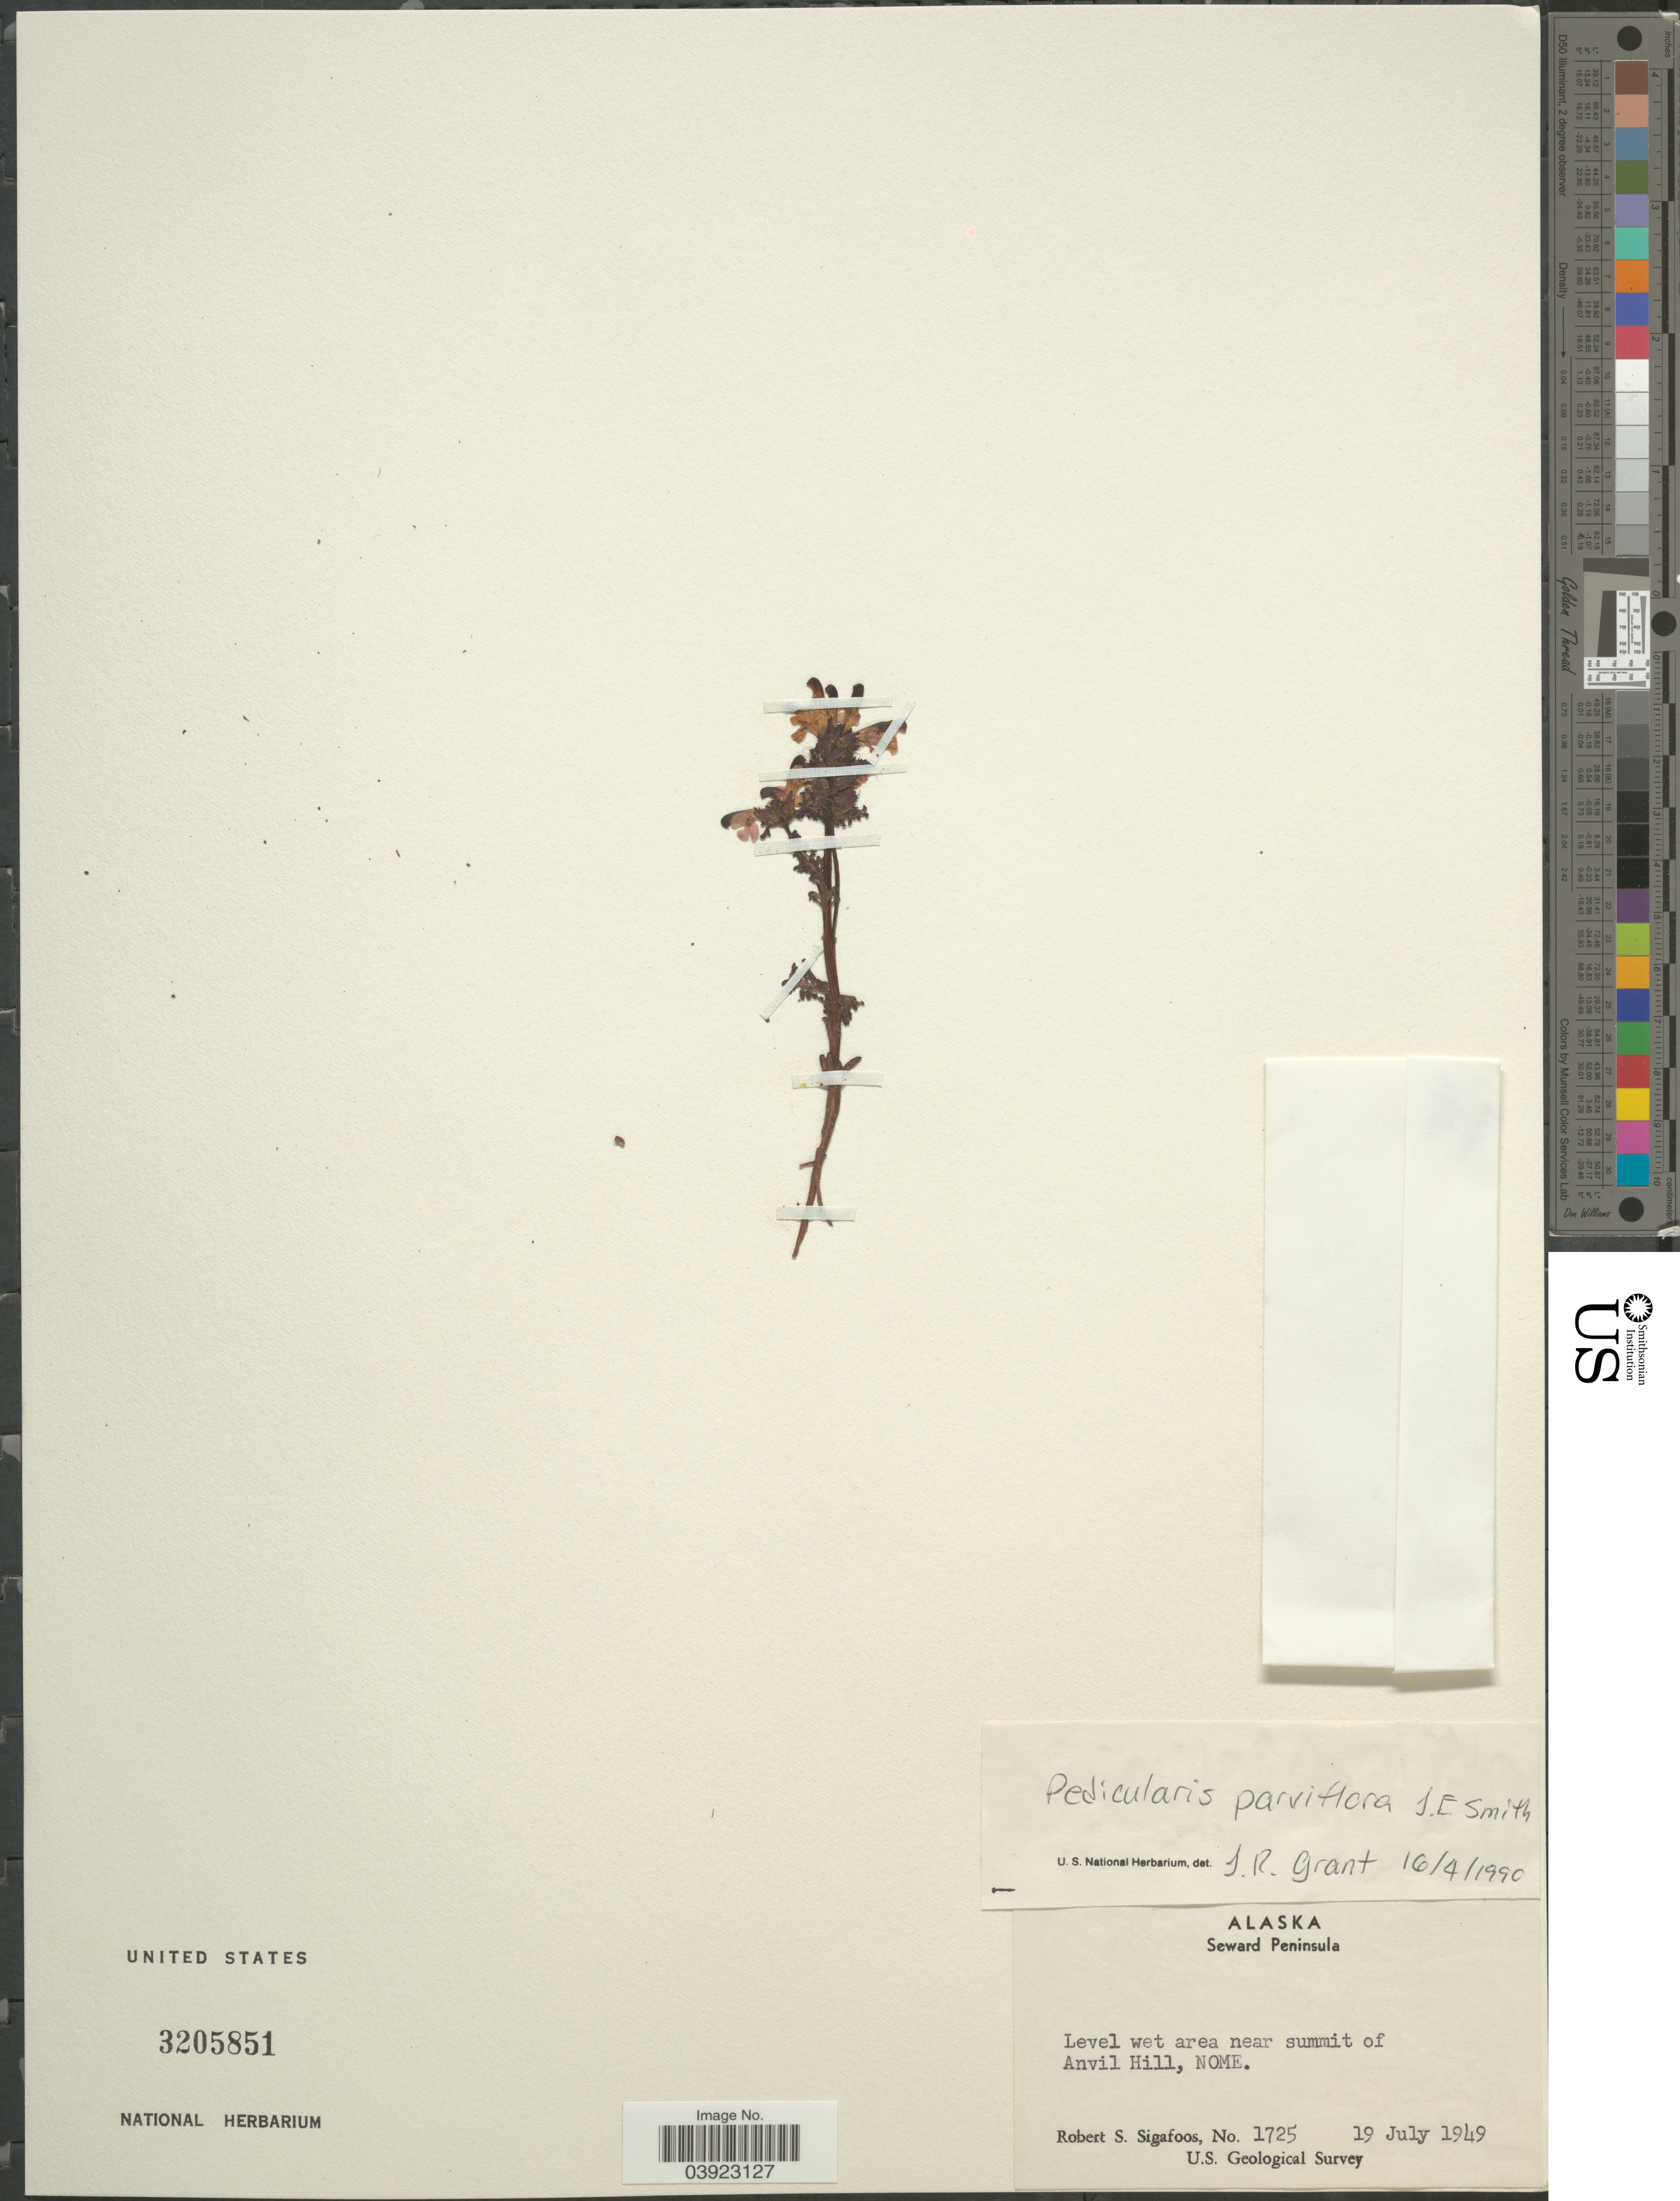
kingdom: Plantae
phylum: Tracheophyta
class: Magnoliopsida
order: Lamiales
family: Orobanchaceae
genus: Pedicularis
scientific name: Pedicularis parviflora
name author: Sm.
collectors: R. Sigafoos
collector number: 1725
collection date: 1949-07-19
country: United States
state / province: Alaska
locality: Seward Peninsula. Level wet area near summit of Anvil Hill, Nome.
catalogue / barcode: US 3205851